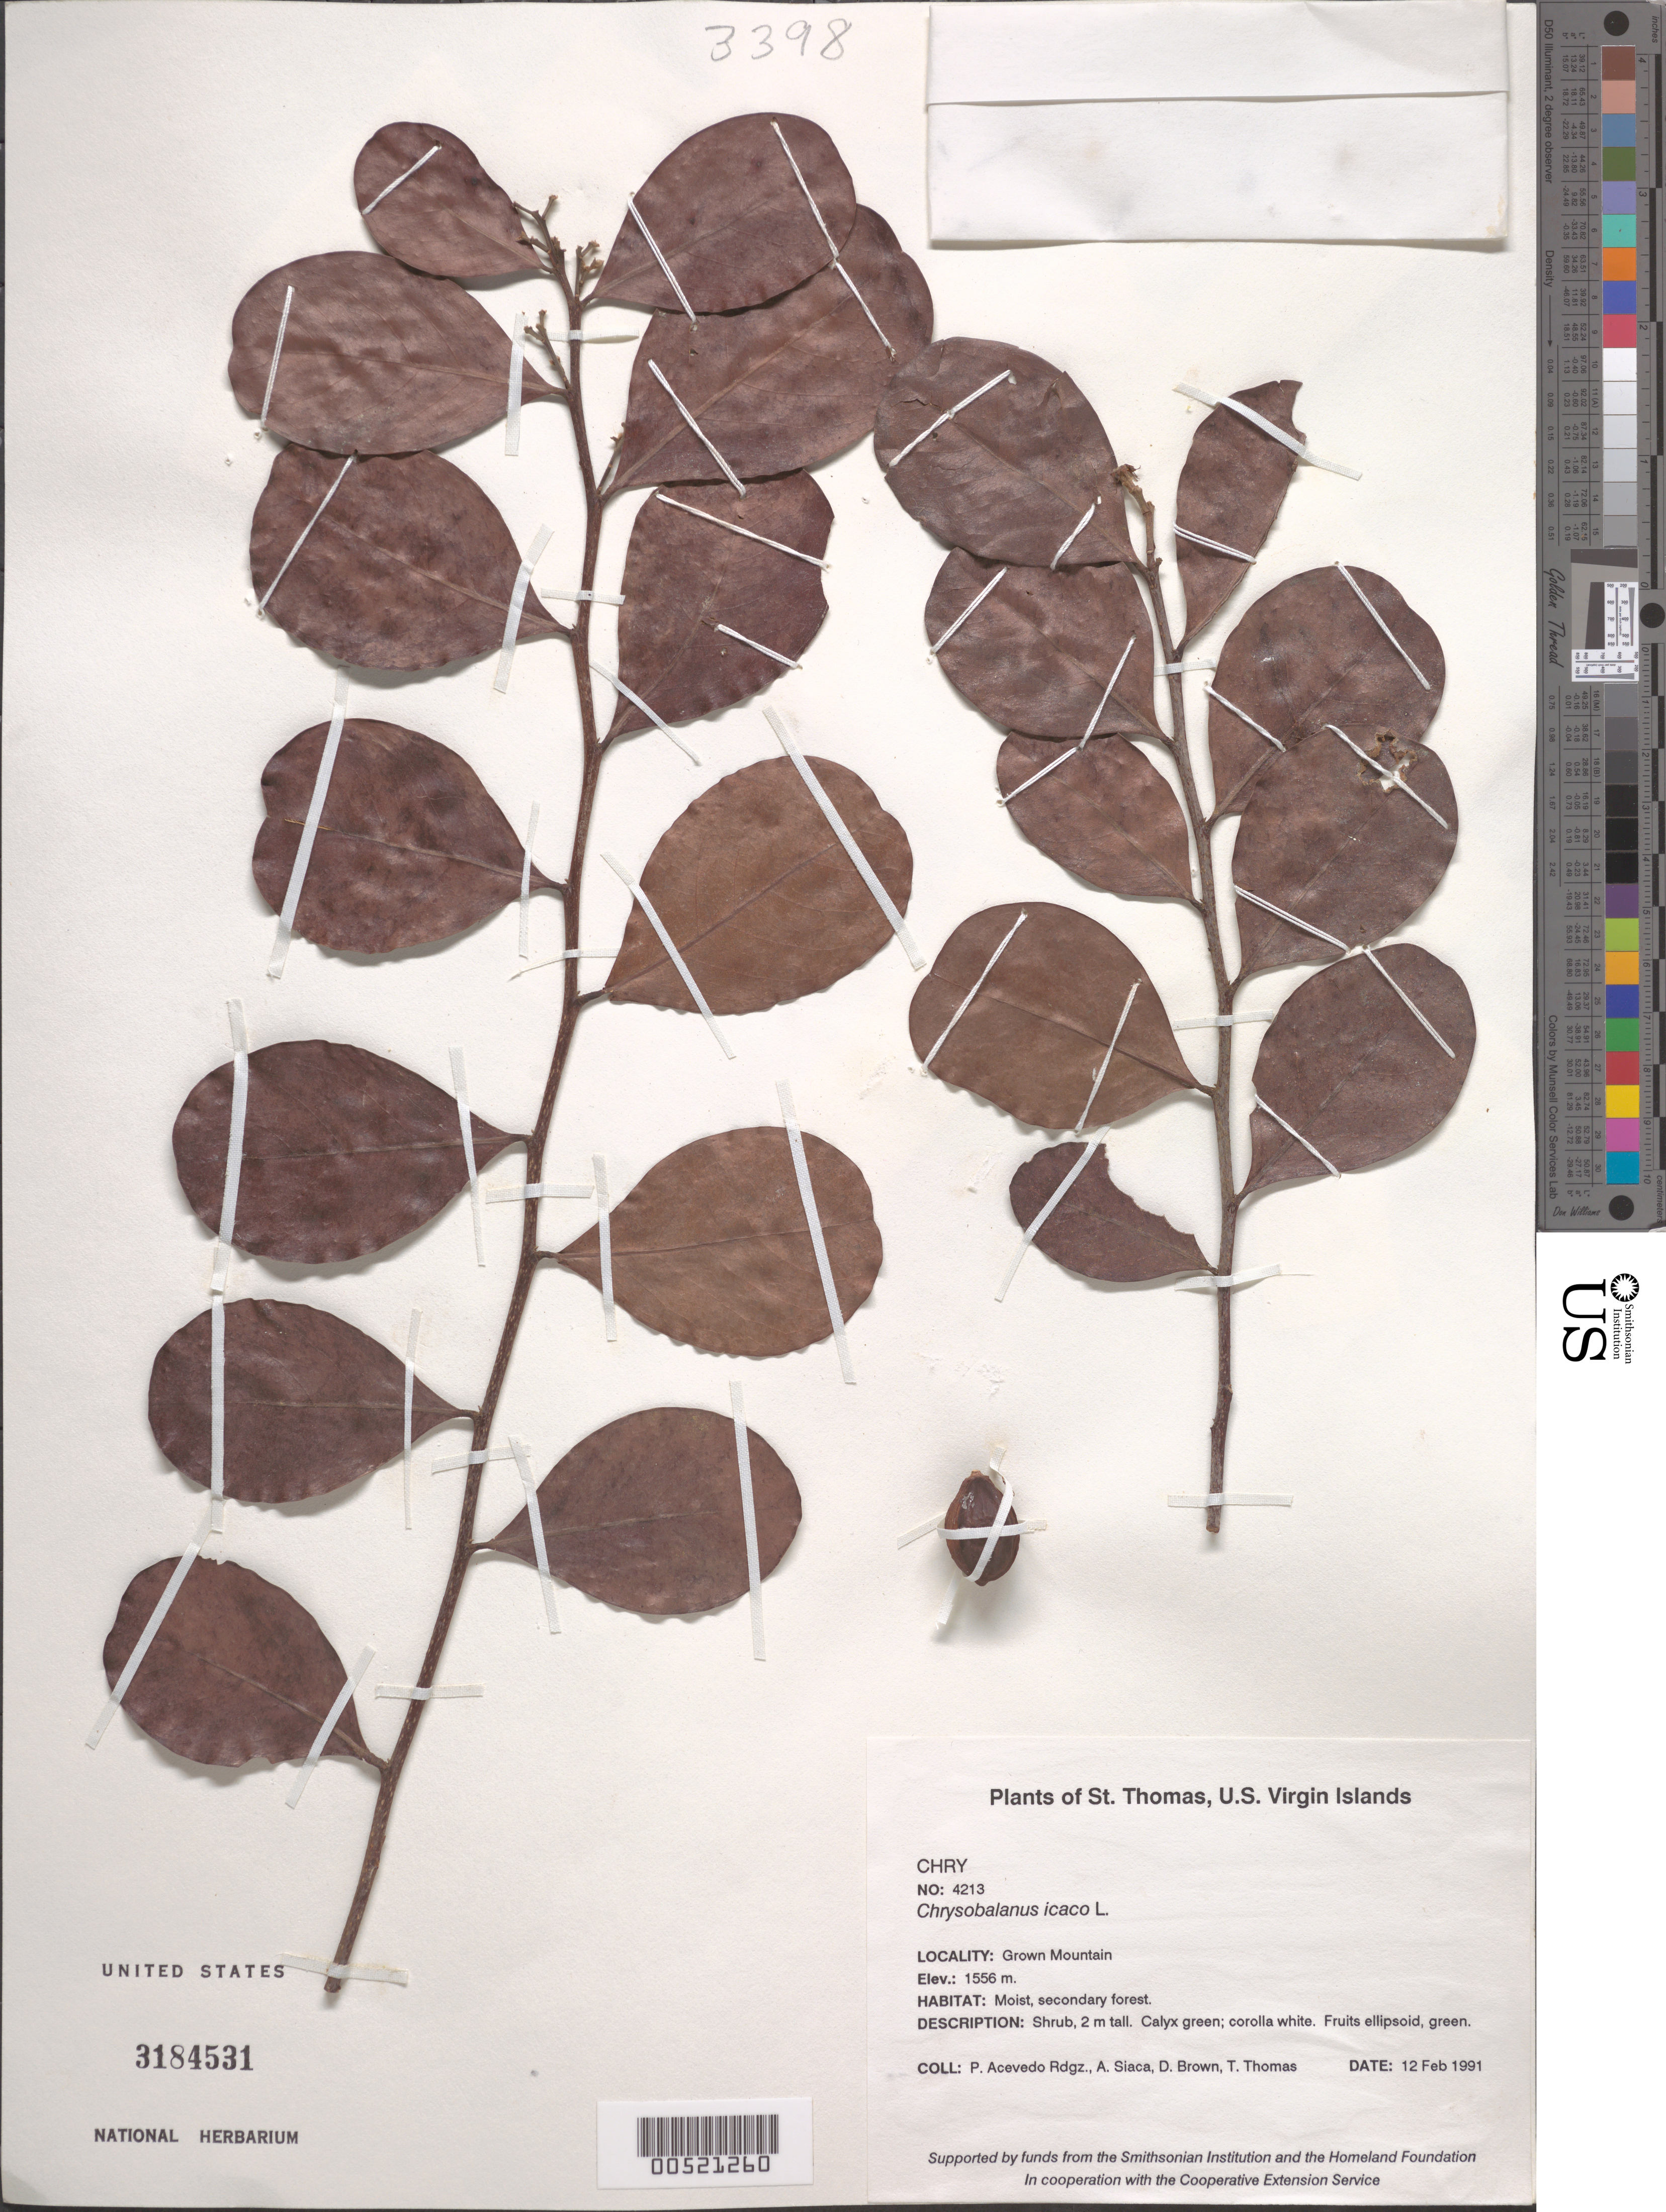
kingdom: Plantae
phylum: Tracheophyta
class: Magnoliopsida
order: Malpighiales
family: Chrysobalanaceae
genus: Chrysobalanus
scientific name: Chrysobalanus icaco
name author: L.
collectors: P. Acevedo-Rodr., A. Siaca, D. Brown & T. Thomas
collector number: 4213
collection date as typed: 12 Feb 1991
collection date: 1991-02-12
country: U.S. Virgin Islands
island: St. Thomas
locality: Crown Mountain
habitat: Moist, secondary forest.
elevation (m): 440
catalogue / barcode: US 3184531